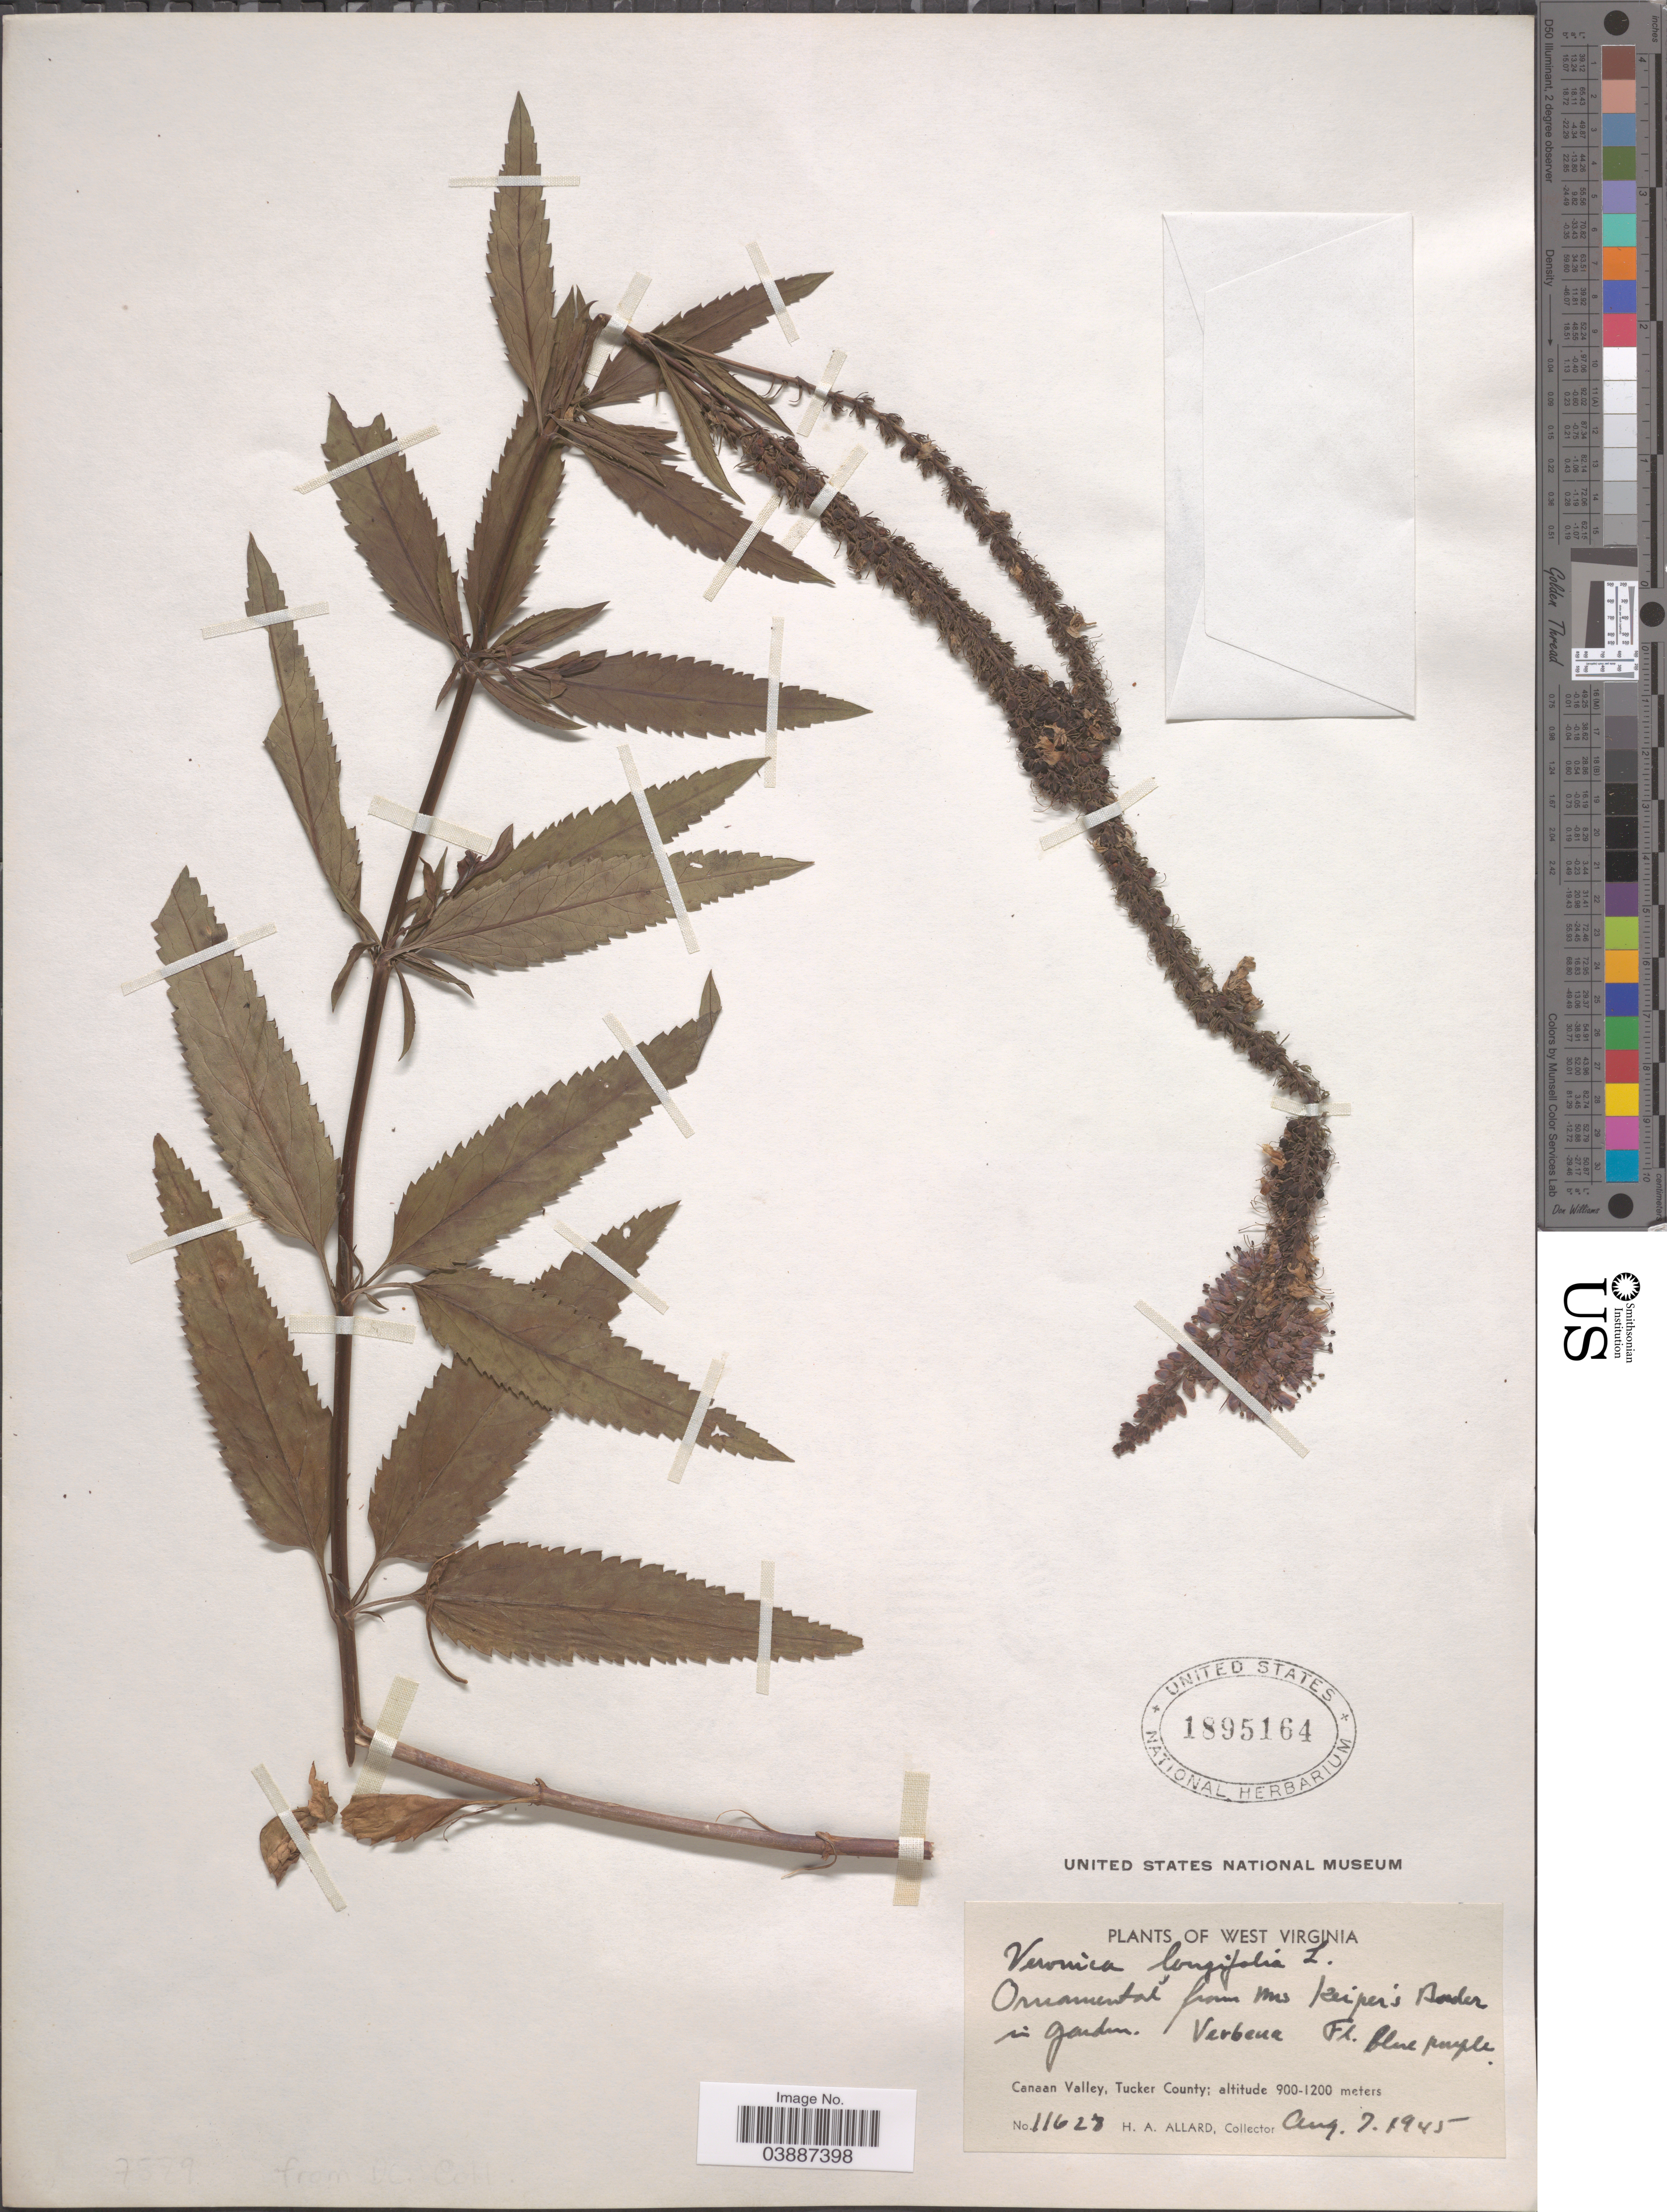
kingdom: Plantae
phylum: Tracheophyta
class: Magnoliopsida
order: Lamiales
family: Plantaginaceae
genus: Veronica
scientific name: Veronica longifolia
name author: L.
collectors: H. A. Allard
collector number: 11628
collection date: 1945-08-07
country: United States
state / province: West Virginia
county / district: Tucker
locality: Canaan Valley, Tucker County.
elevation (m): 900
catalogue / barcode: US 1895164